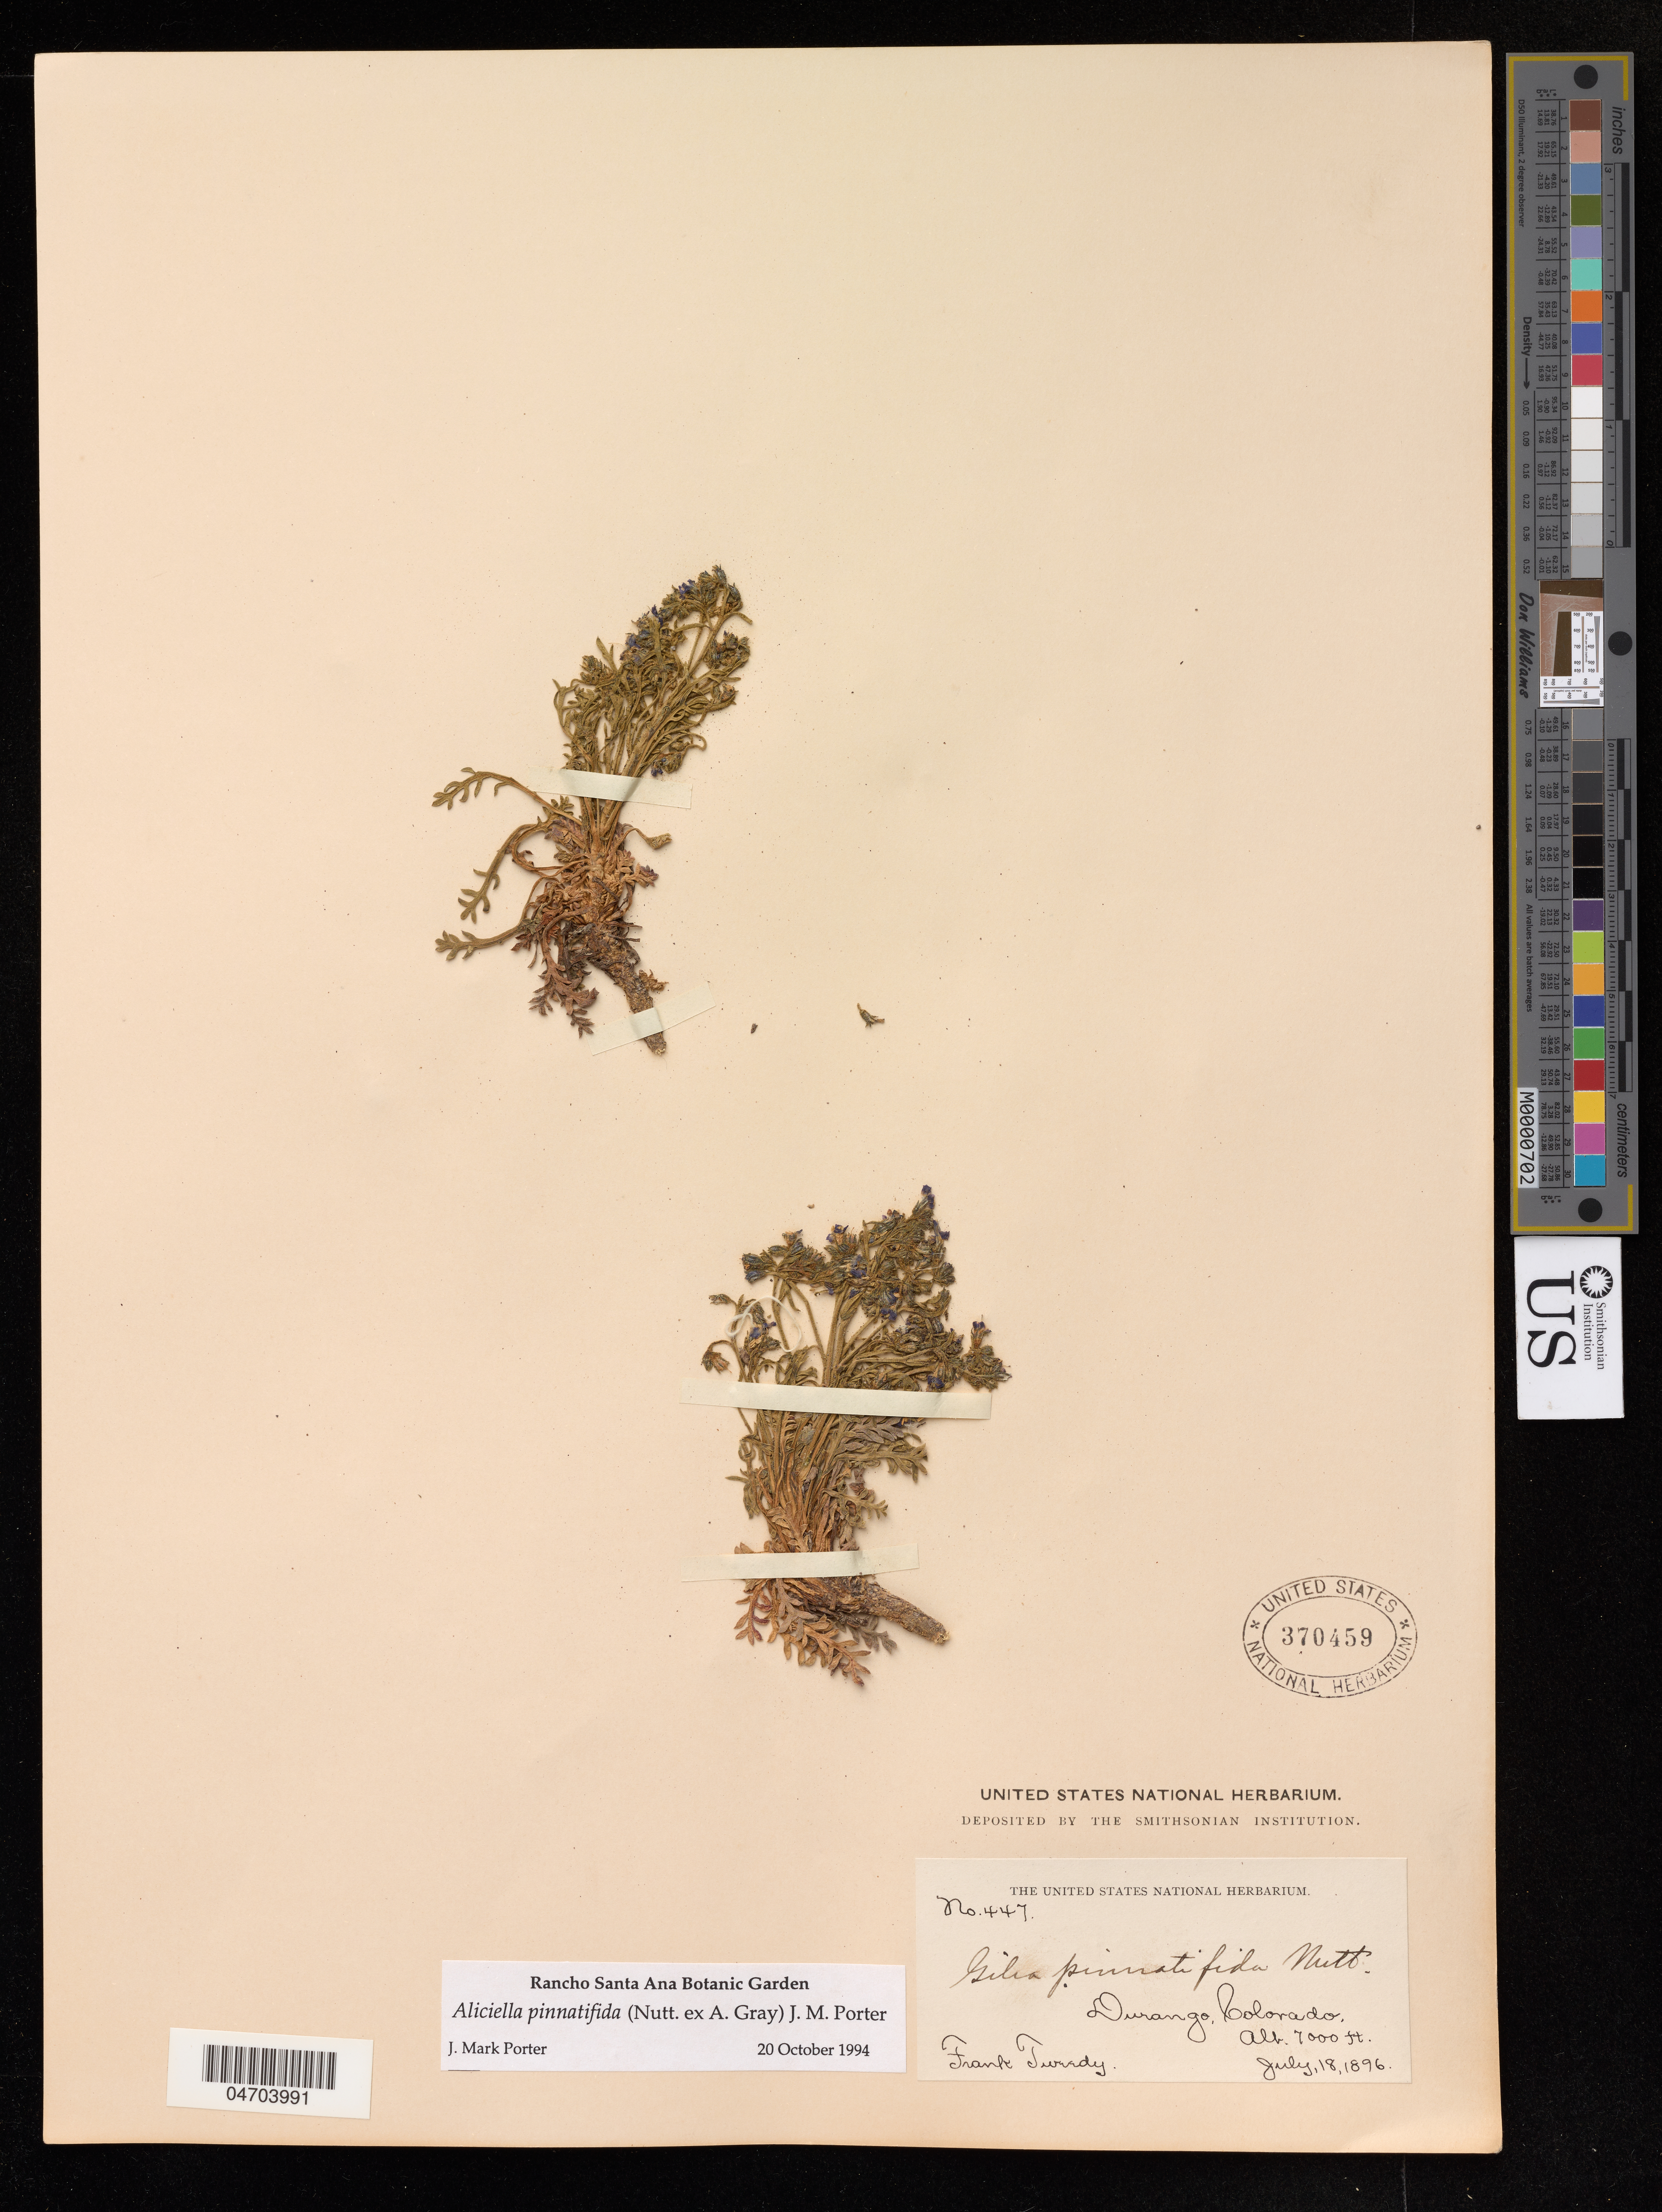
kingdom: Plantae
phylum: Tracheophyta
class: Magnoliopsida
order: Ericales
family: Polemoniaceae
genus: Aliciella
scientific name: Aliciella pinnatifida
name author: (Nutt. ex A. Gray) J.M. Porter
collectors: F. Tweedy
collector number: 447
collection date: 1896-07-18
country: United States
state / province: Colorado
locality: Durango.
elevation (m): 2134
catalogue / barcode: US 370459